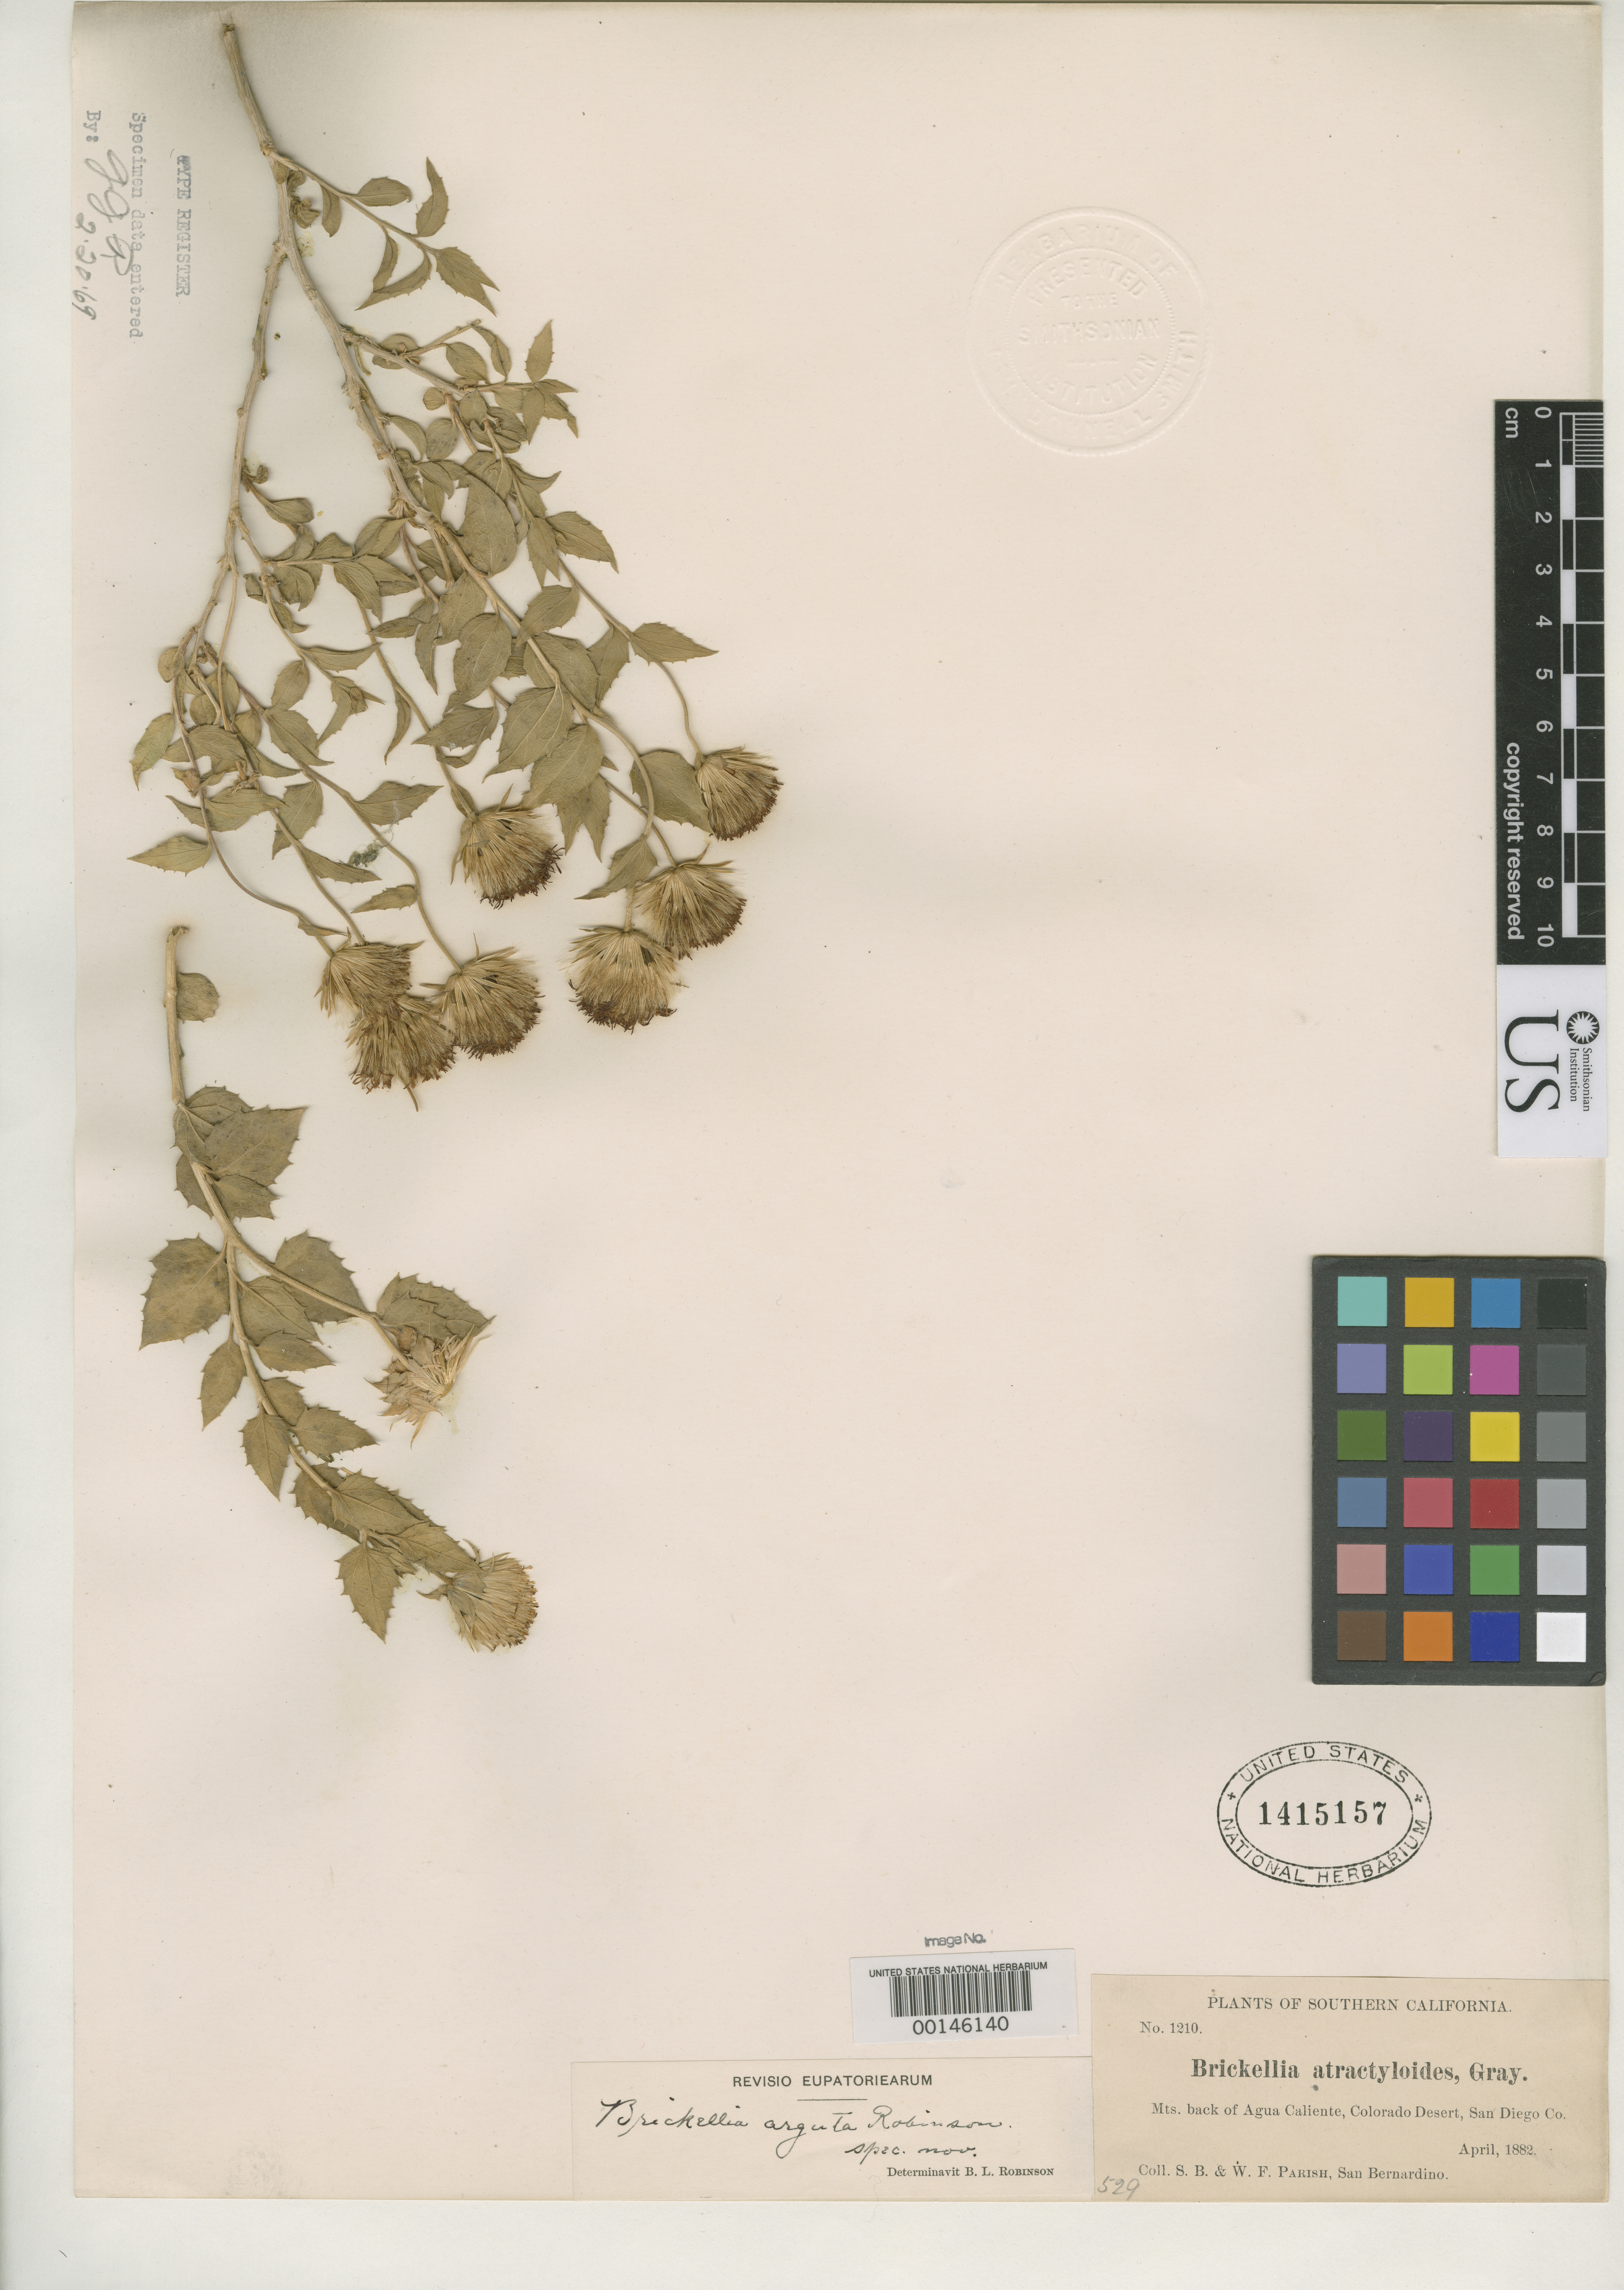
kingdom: Plantae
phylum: Tracheophyta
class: Magnoliopsida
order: Asterales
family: Asteraceae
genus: Brickellia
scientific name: Brickellia arguta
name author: B.L. Rob.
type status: Type Collection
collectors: S. B. Parish & W. F. Parish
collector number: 1210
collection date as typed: Apr 1882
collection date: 1882-04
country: United States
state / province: California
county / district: San Diego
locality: Mountains back of Agua Caliente, Colorado Desert.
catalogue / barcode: US 1415157